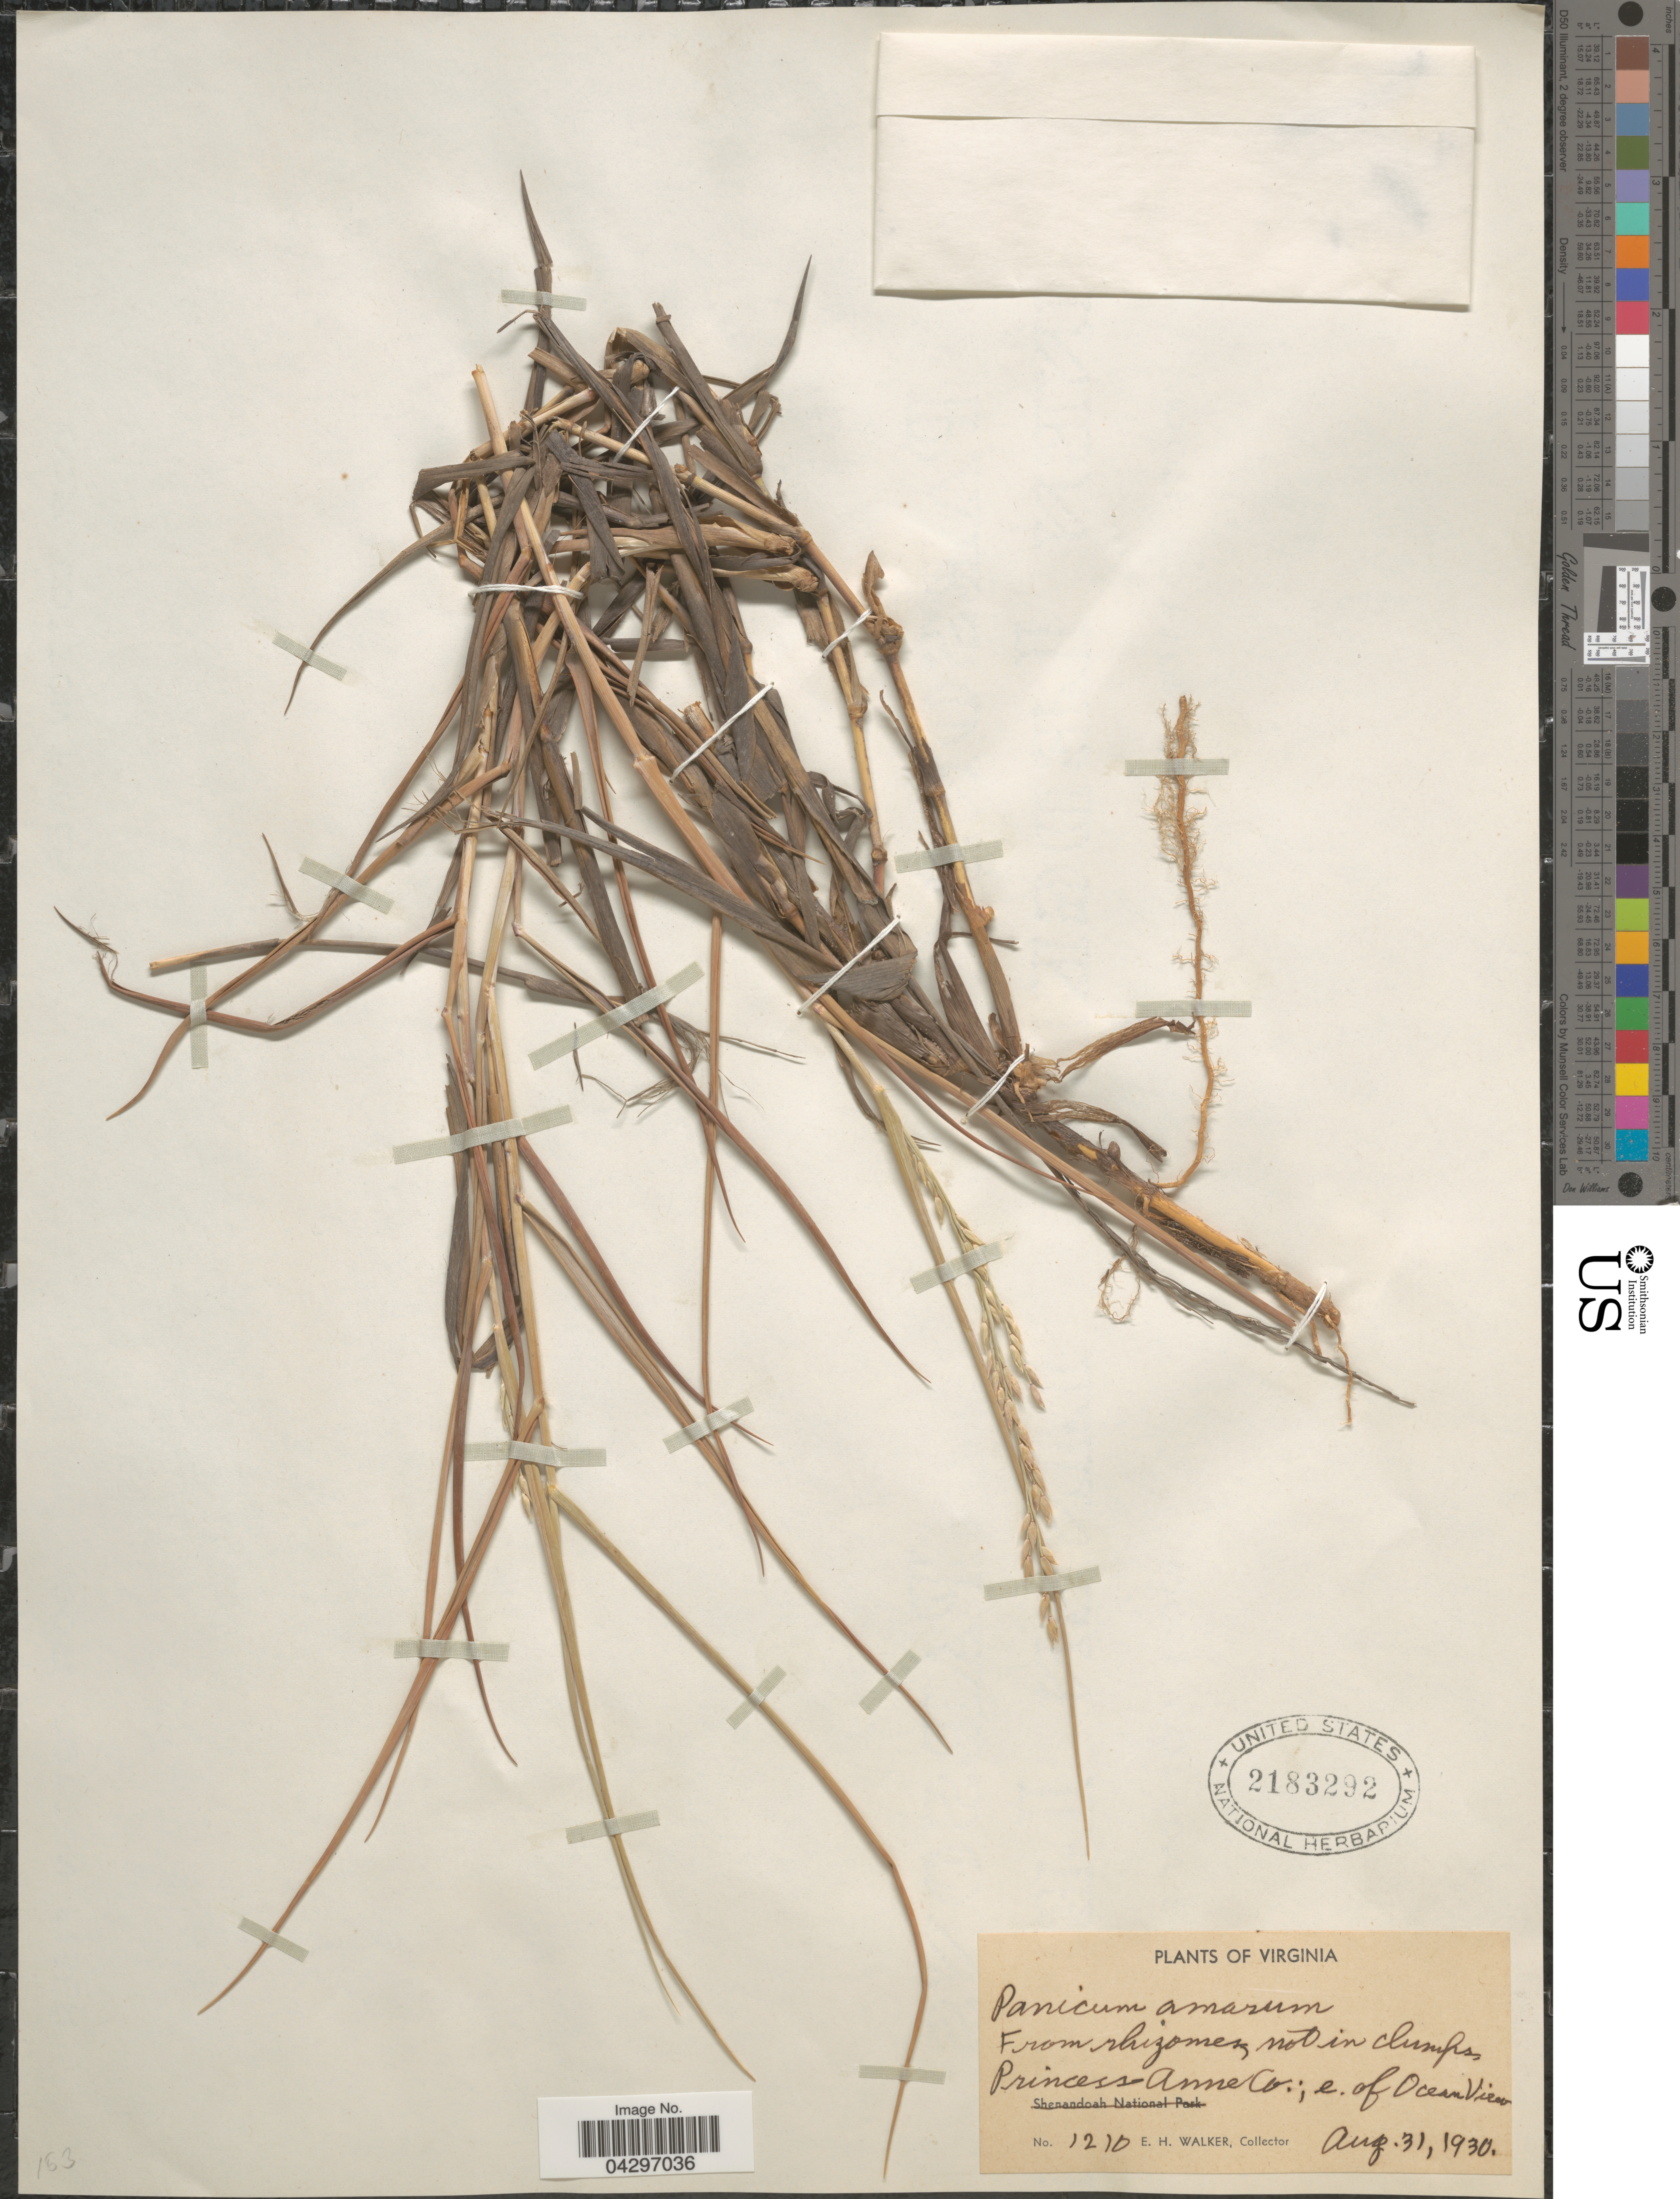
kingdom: Plantae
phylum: Tracheophyta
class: Liliopsida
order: Poales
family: Poaceae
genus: Panicum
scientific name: Panicum amarum var. amarulum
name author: (Hitchc. & Chase) Freckmann & Lelong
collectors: E. H. Walker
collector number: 1210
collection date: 1930-08-31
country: United States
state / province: Virginia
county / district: City of Virginia Beach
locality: Princess Anne (=historic county name)Co.; e. of Ocean View.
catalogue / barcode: US 2183292